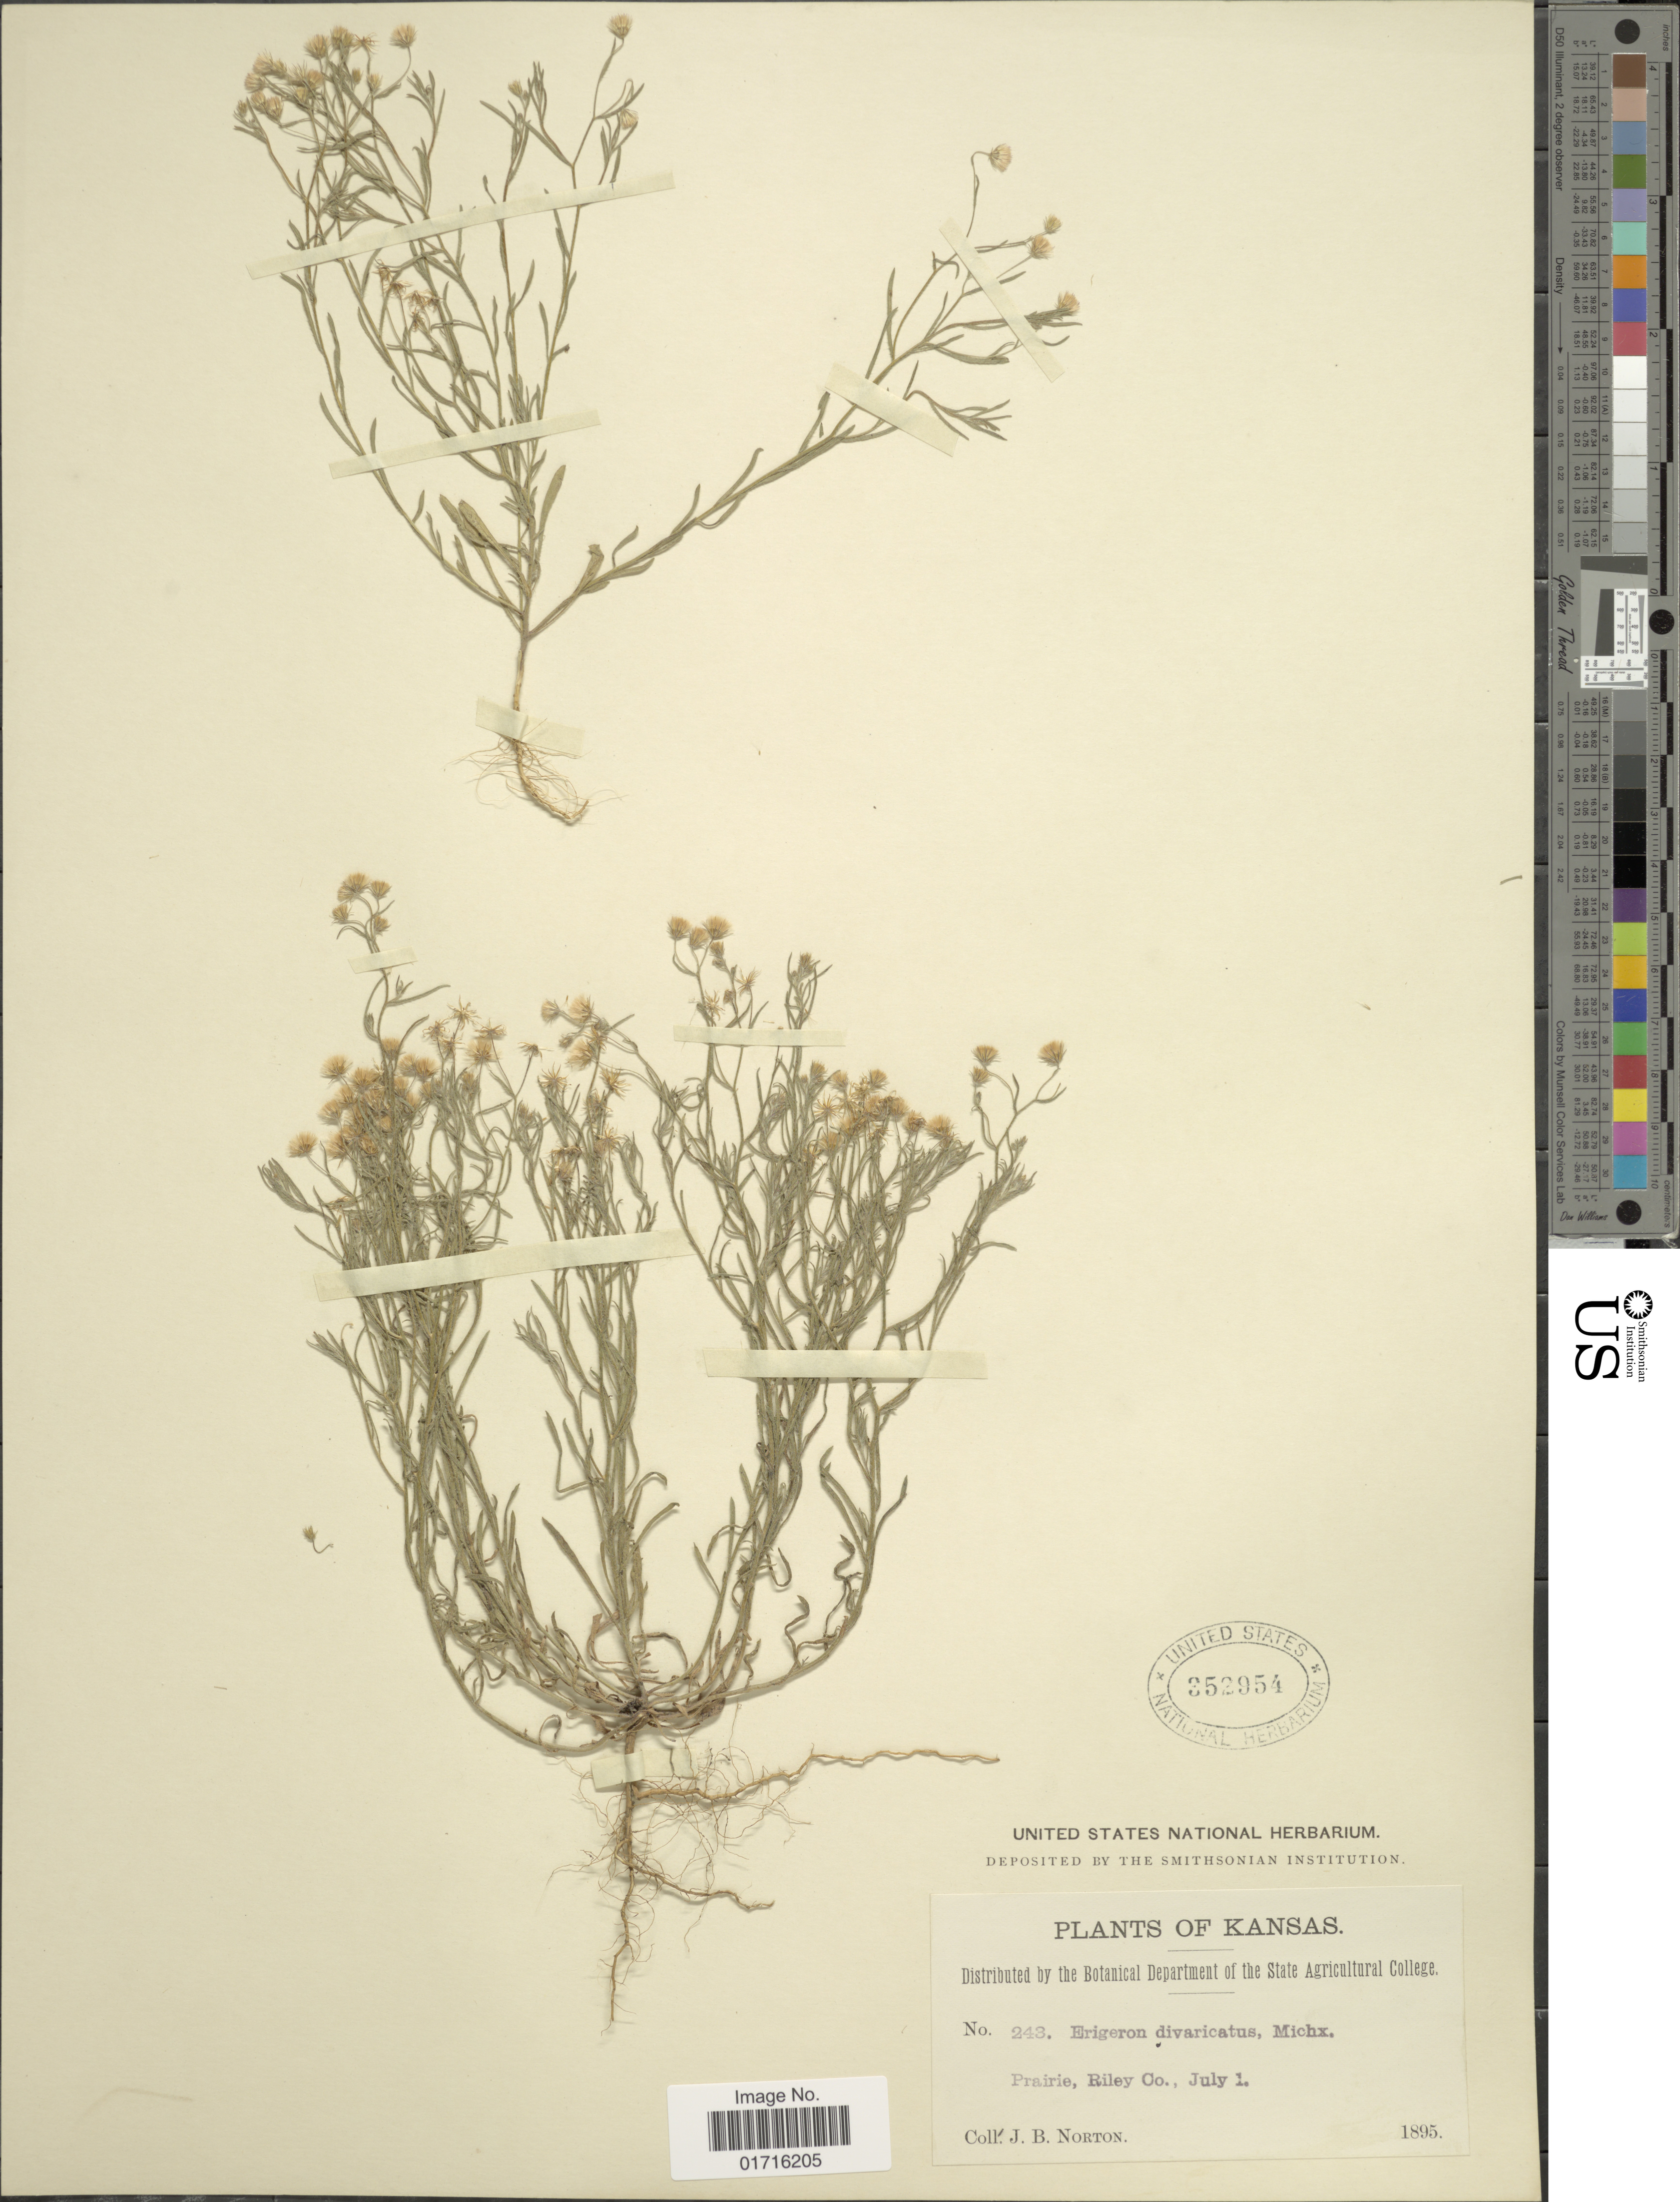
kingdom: Plantae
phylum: Tracheophyta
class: Magnoliopsida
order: Asterales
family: Asteraceae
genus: Conyza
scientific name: Conyza divaricata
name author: Spreng.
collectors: J. B. Norton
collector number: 243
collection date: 1895-07-01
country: United States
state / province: Kansas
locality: Prairie, Riley Co.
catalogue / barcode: US 352954